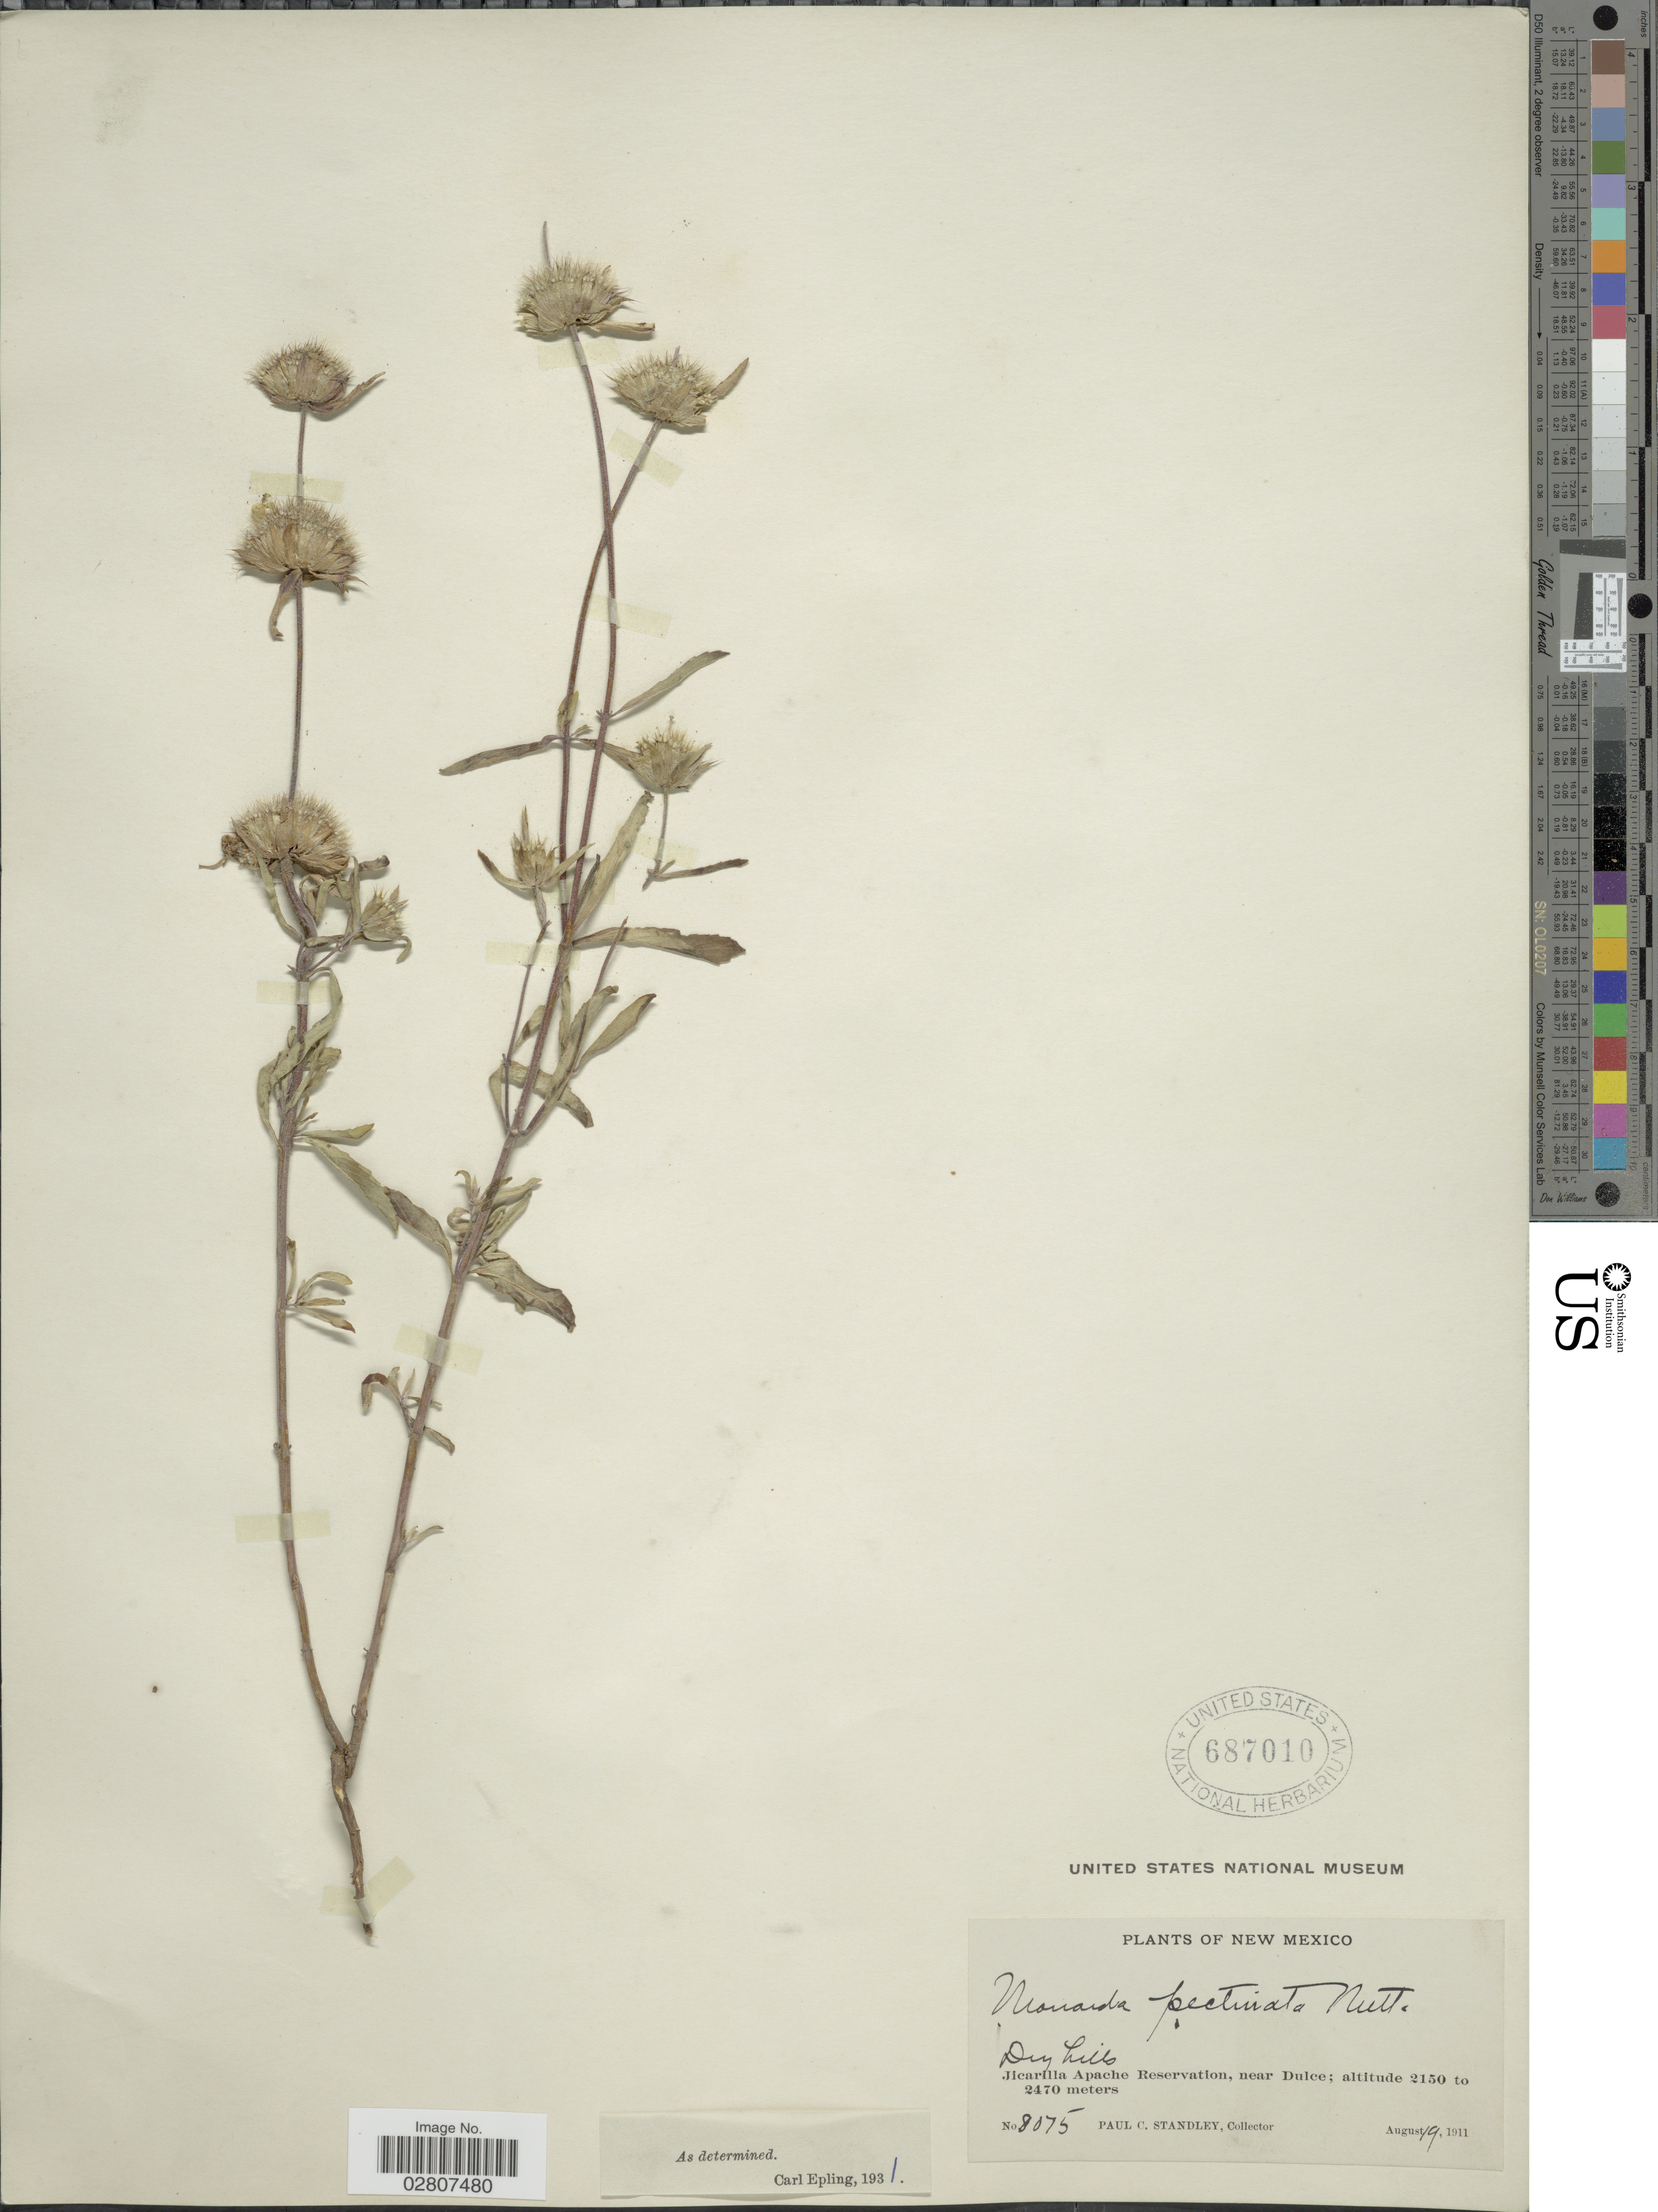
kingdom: Plantae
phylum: Tracheophyta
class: Magnoliopsida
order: Lamiales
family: Lamiaceae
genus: Monarda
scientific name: Monarda pectinata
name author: Nutt.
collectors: P. C. Standley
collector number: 8075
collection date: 1911-08-19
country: United States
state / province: New Mexico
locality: Dry hills. Jicarilla Apache Reservation, near Dulce.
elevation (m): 2150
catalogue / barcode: US 687010